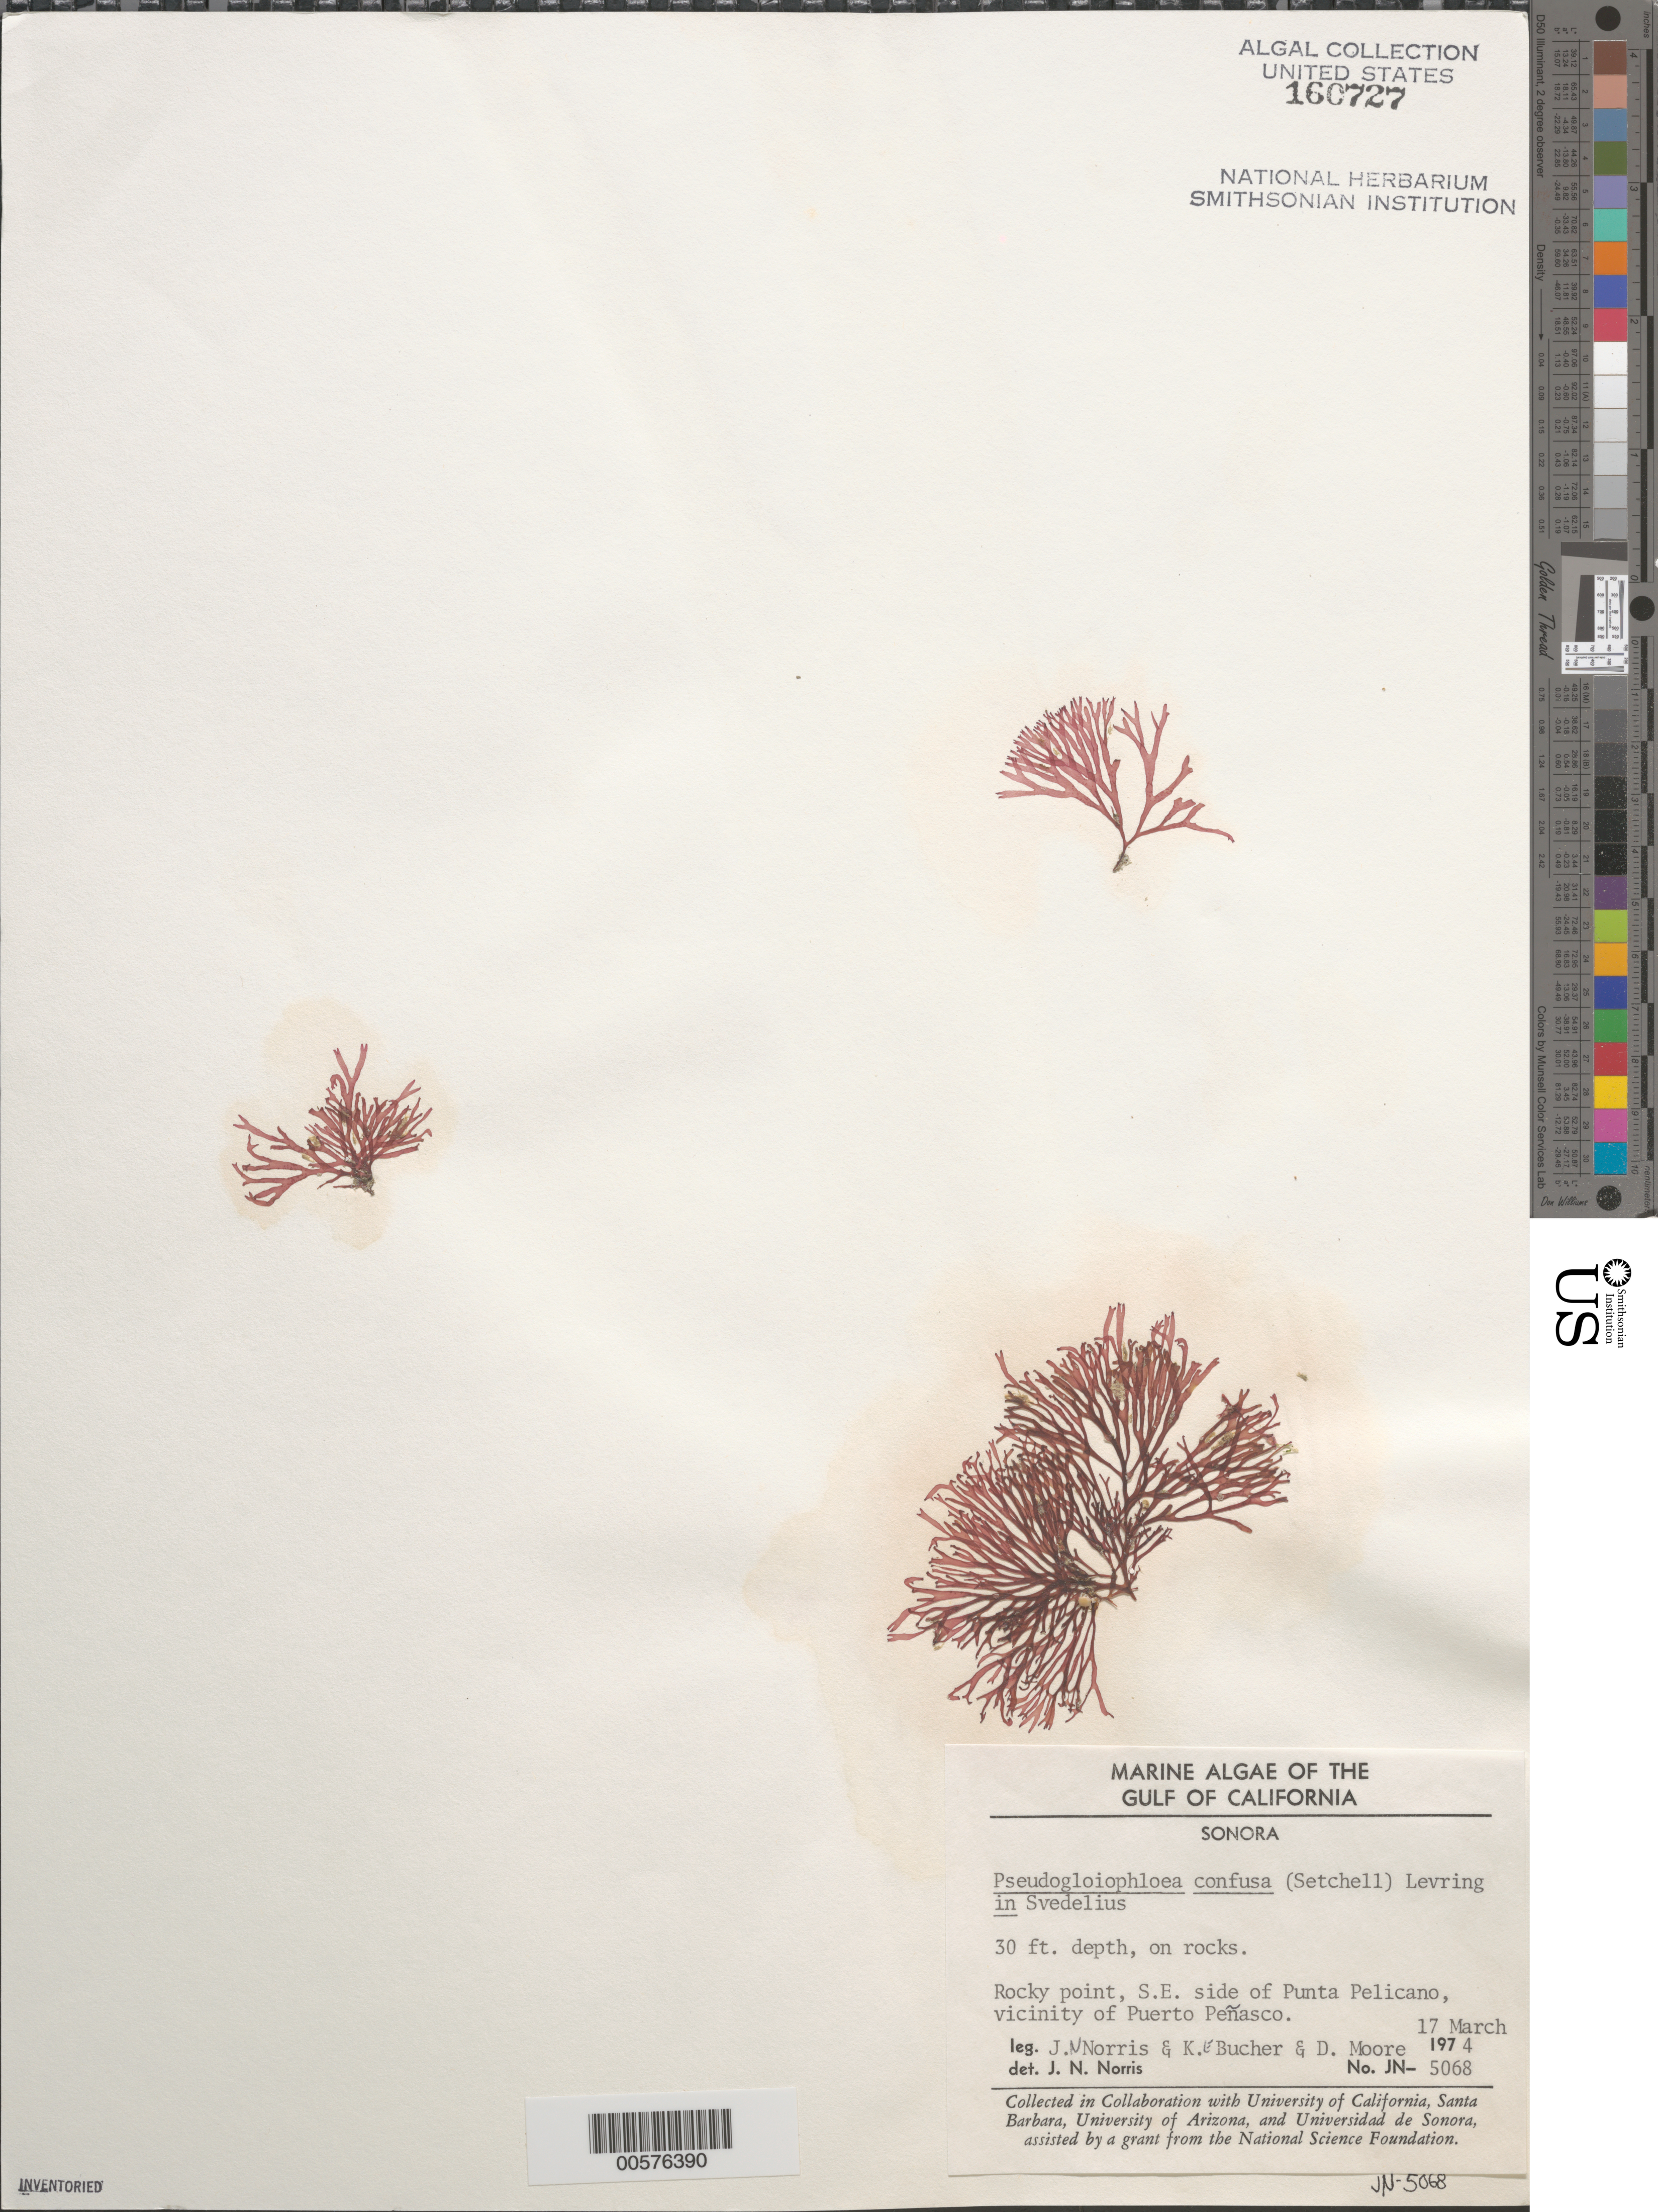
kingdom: Plantae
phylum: Rhodophyta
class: Florideophyceae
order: Nemaliales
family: Scinaiaceae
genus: Scinaia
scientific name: Scinaia confusa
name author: (Setch.) Huisman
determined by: Algae name updating Project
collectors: J. N. Norris, K. E. Bucher & D. Moore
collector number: JN-5068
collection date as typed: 17 Mar 1974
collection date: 1974-03-17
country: Mexico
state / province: Sonora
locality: Punta Pelicano, Puerto Penasco area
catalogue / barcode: US 160727